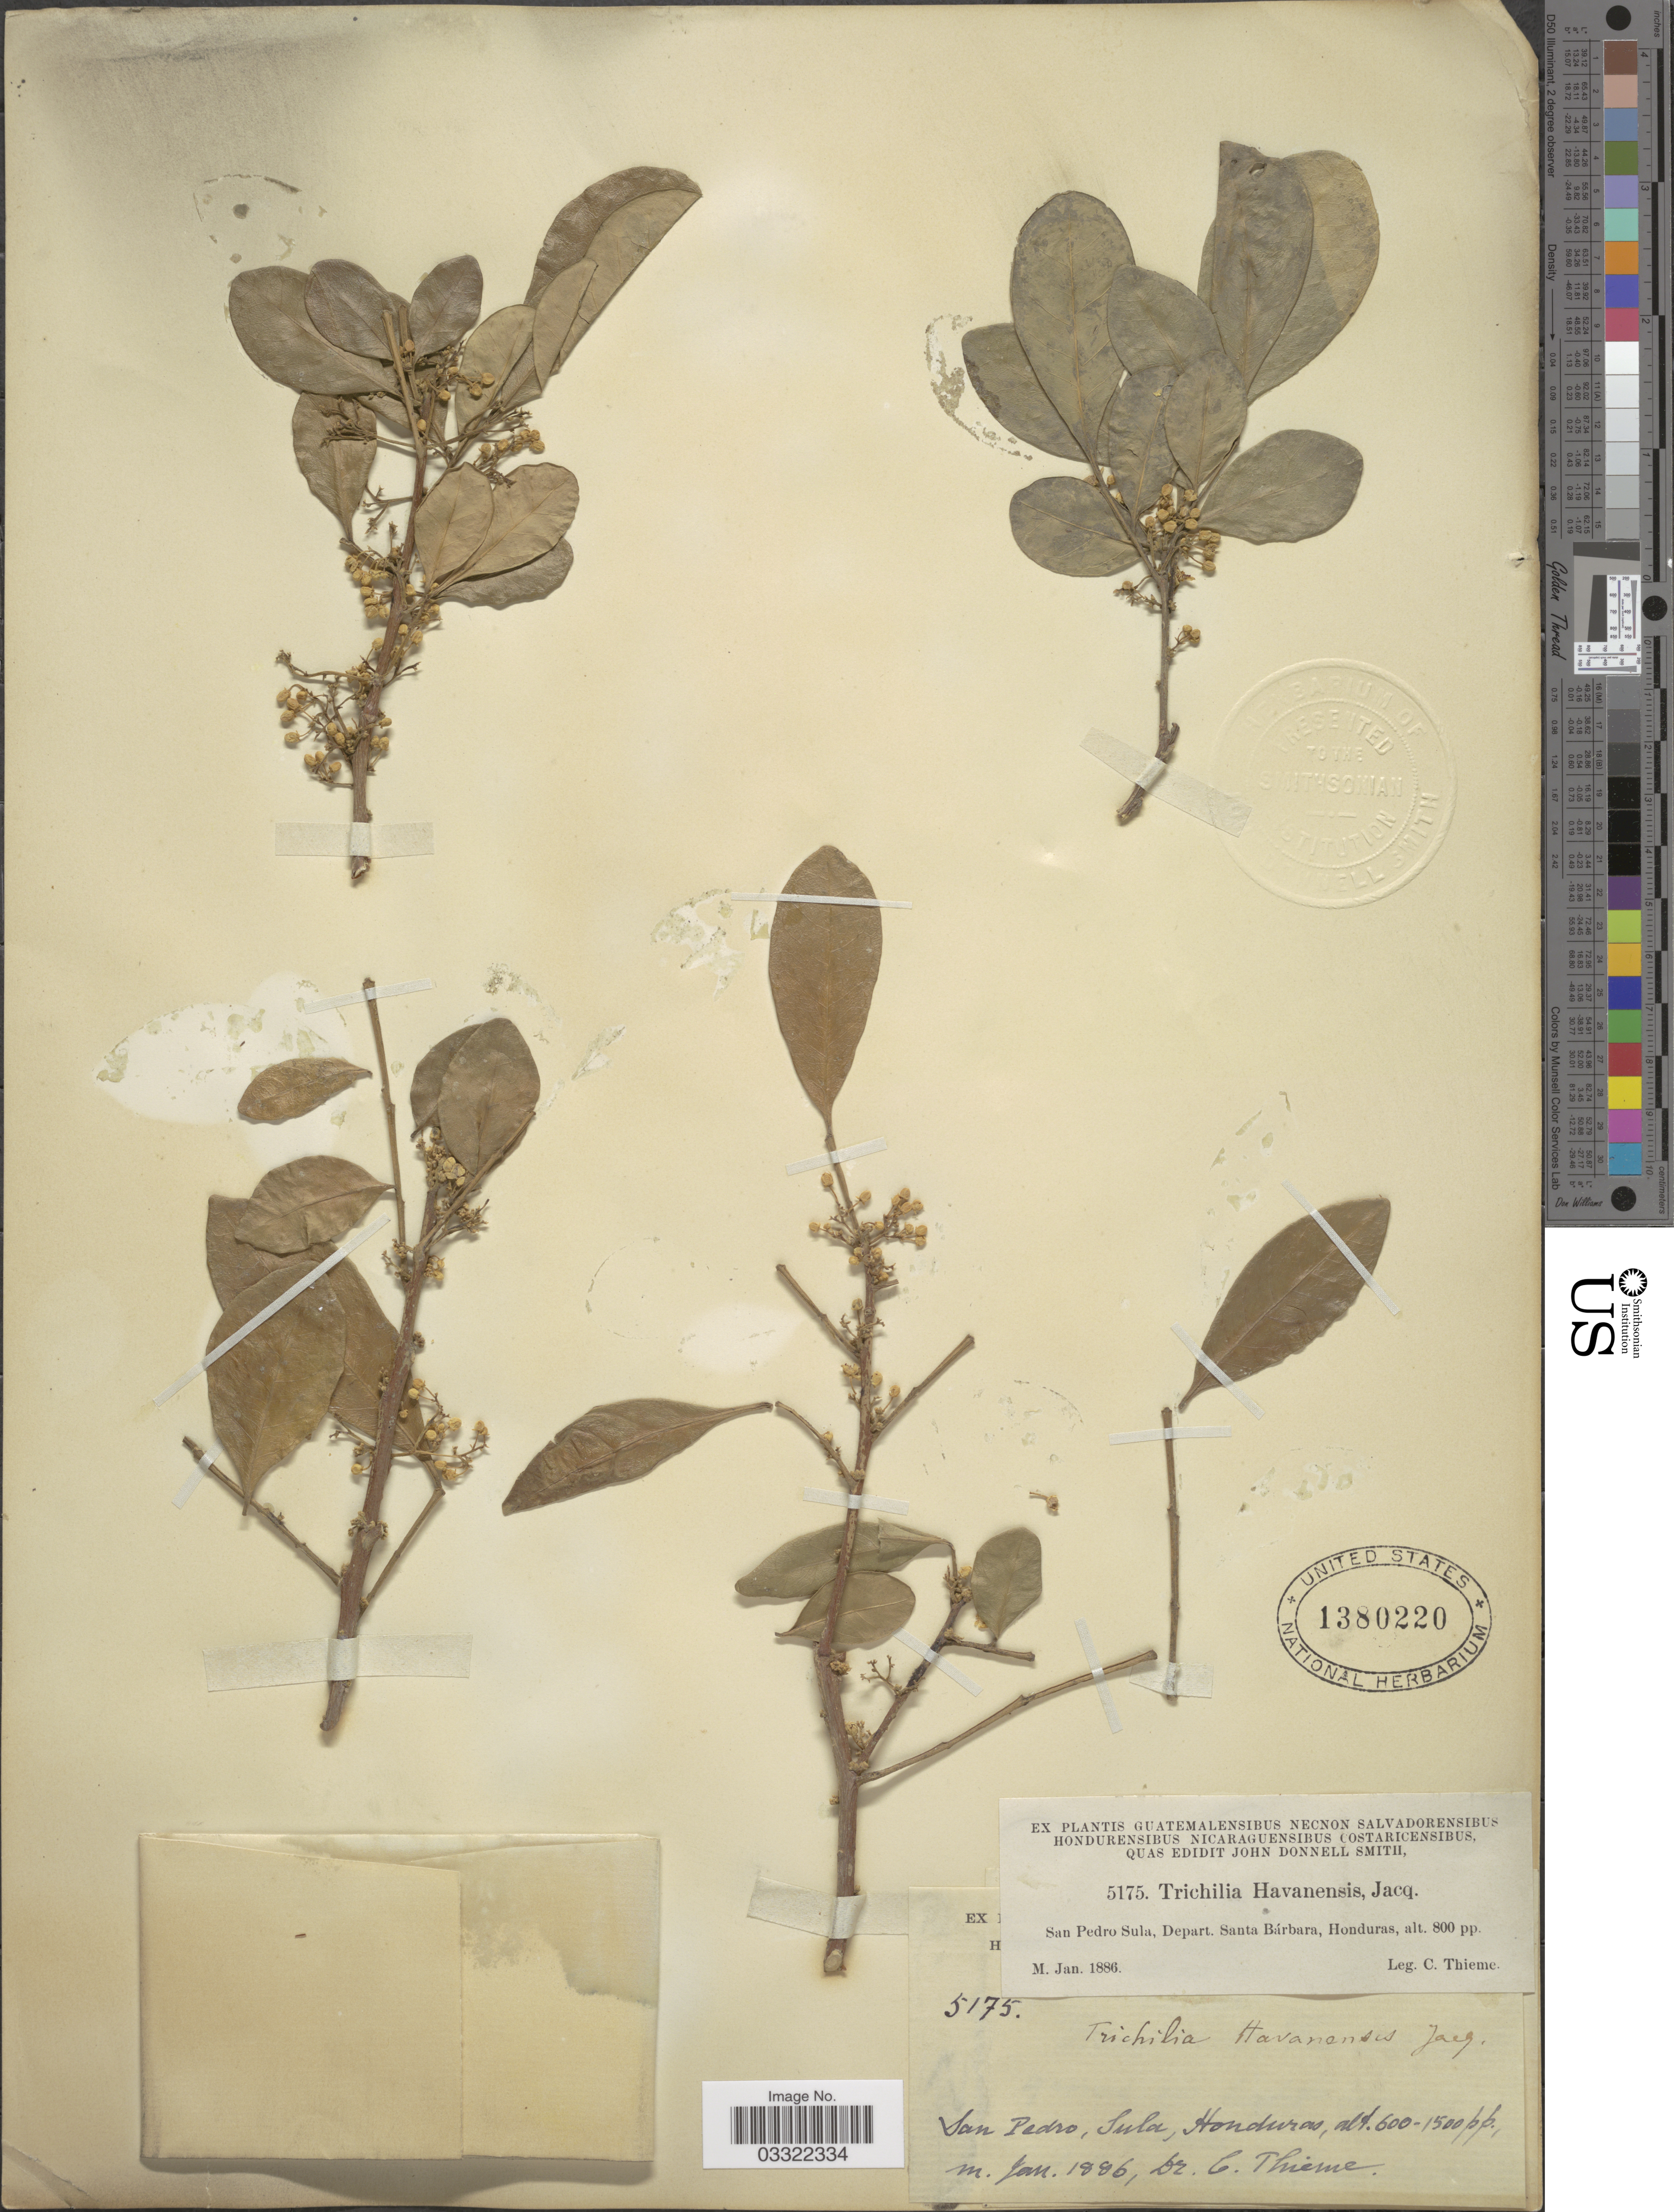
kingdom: Plantae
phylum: Tracheophyta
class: Magnoliopsida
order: Sapindales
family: Meliaceae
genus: Trichilia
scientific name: Trichilia havanensis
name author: Jacq.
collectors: C. Thieme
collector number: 5175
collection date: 1886-01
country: Honduras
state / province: Santa Bárbara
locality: San Pedro, Sula, Depart. Santa Bárbara.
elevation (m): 244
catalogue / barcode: US 1380220